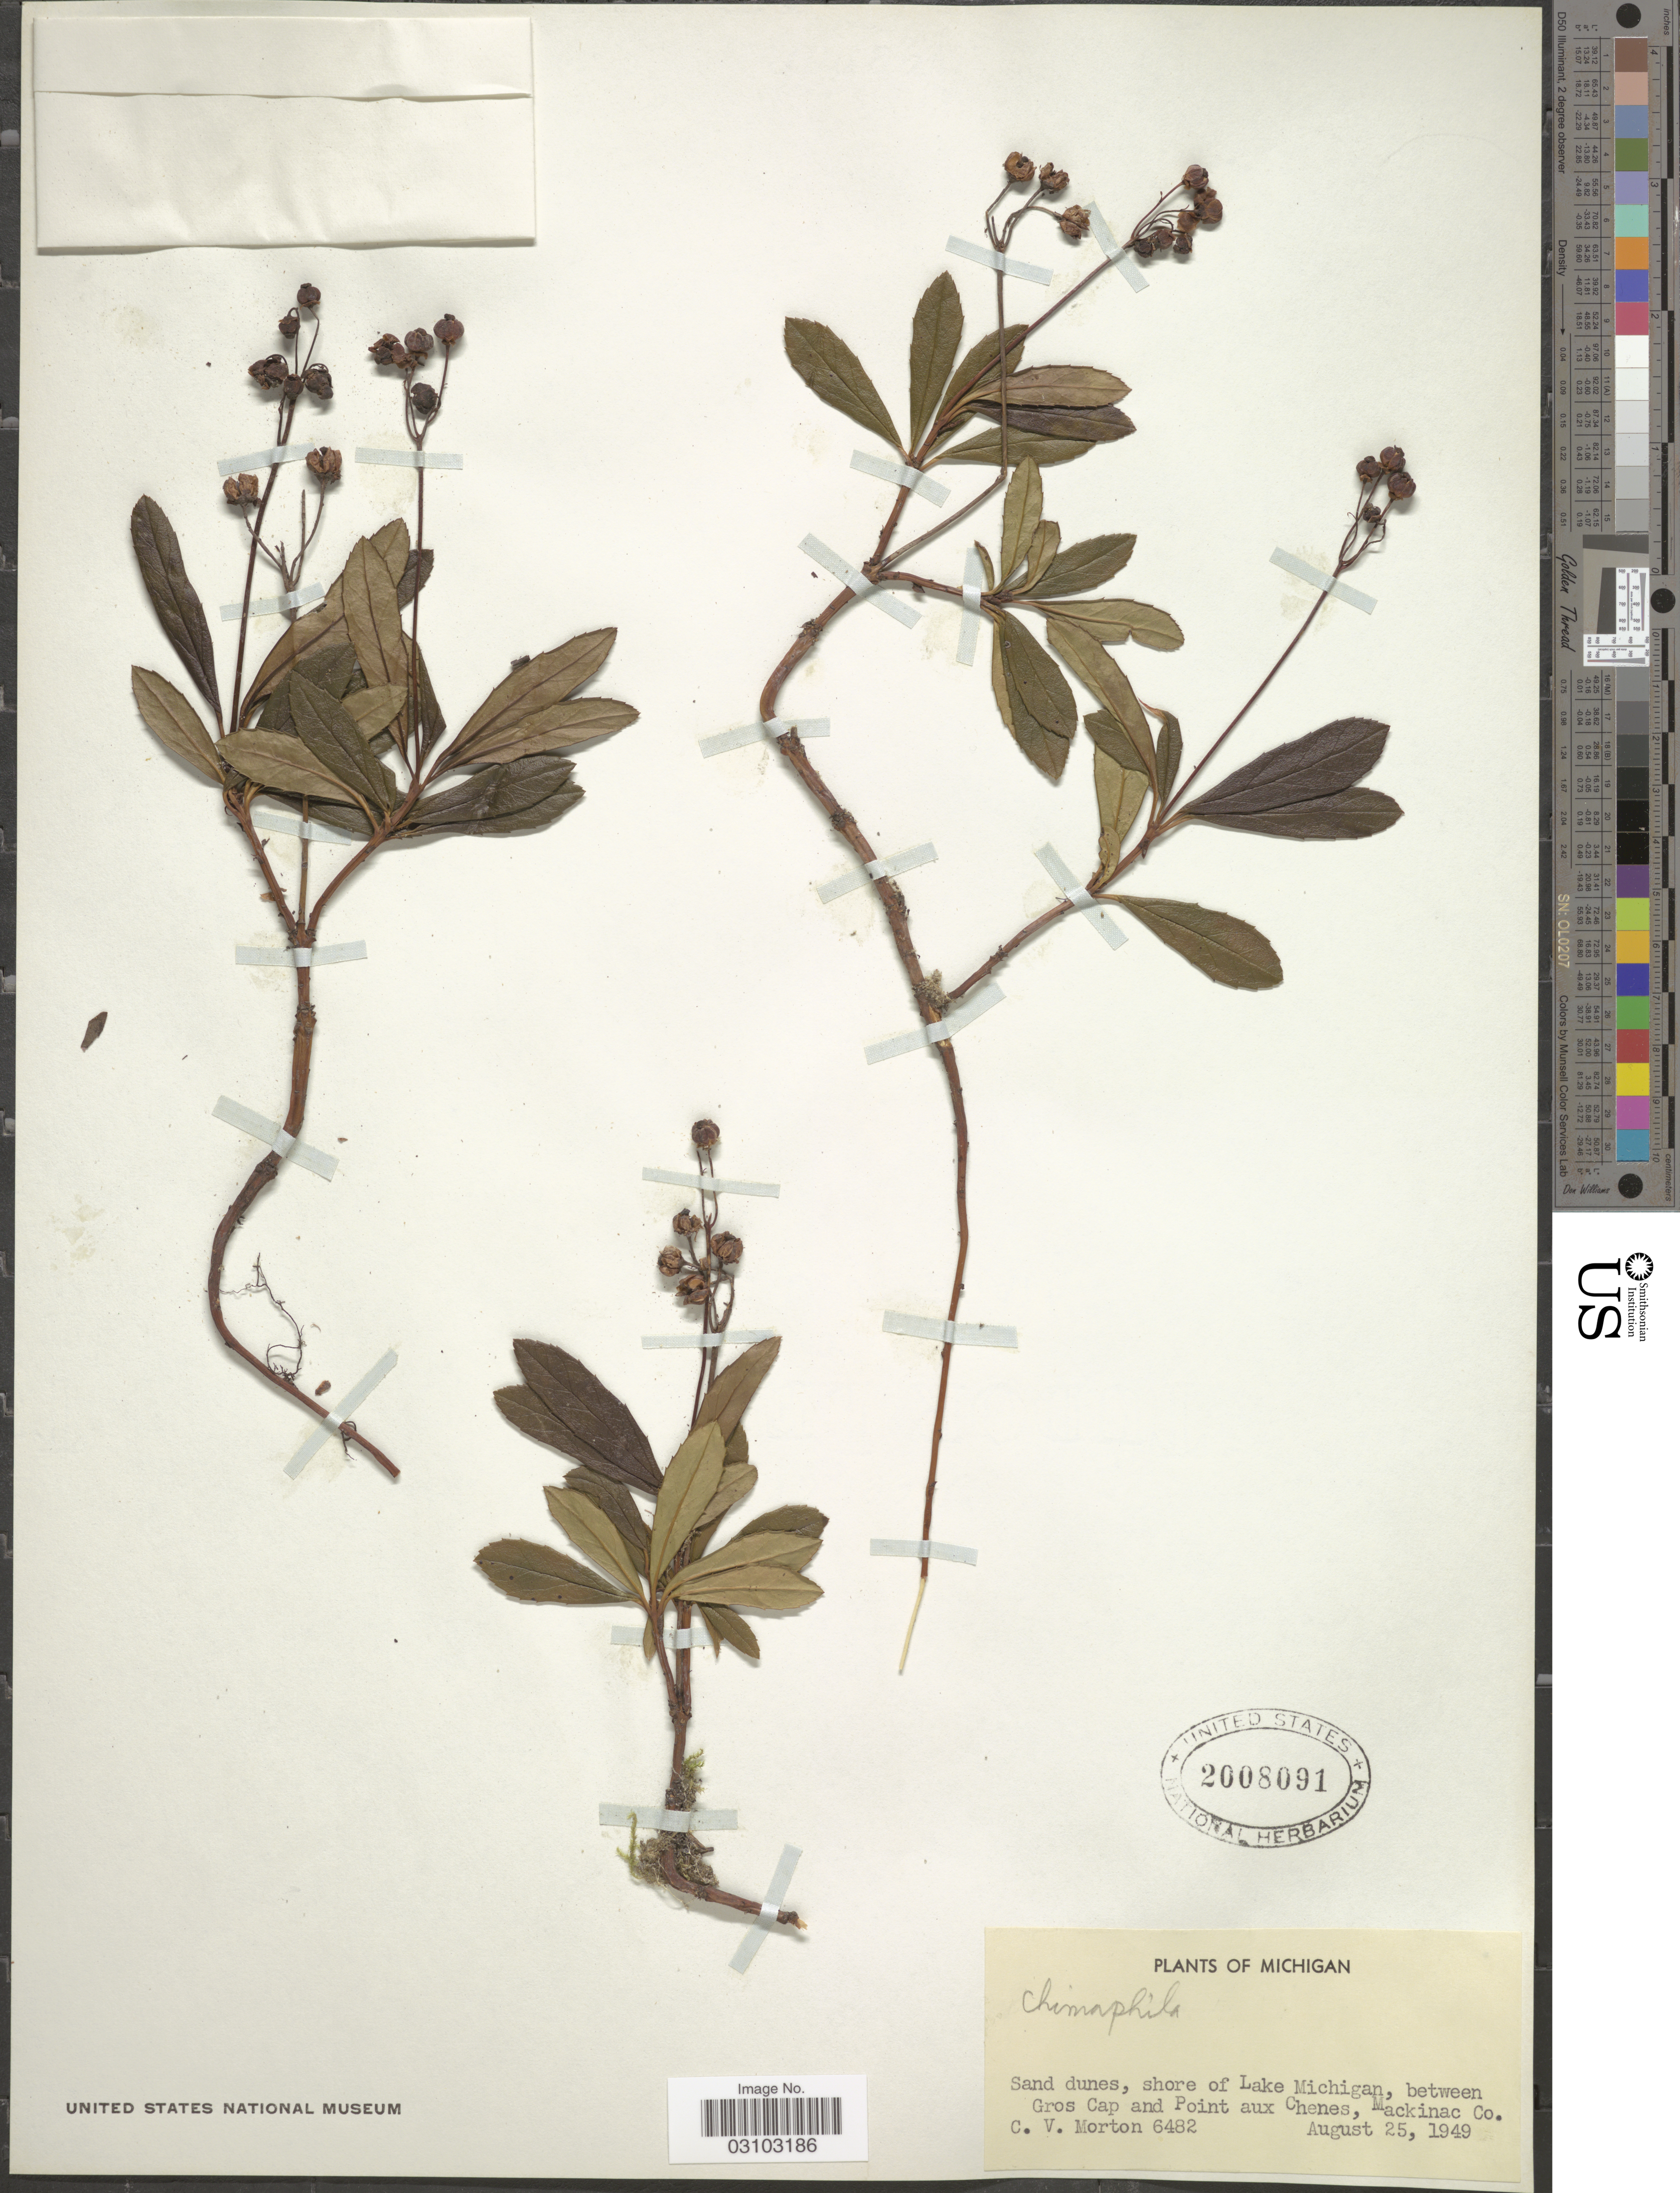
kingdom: Plantae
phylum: Tracheophyta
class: Magnoliopsida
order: Ericales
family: Ericaceae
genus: Chimaphila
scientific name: Chimaphila sp.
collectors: C. V. Morton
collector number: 6482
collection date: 1949-08-25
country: United States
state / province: Michigan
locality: Sand dunes, shore of Lake Michigan, between Gros Cap and Point aux Chenes, Mackinac Co.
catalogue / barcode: US 2008091